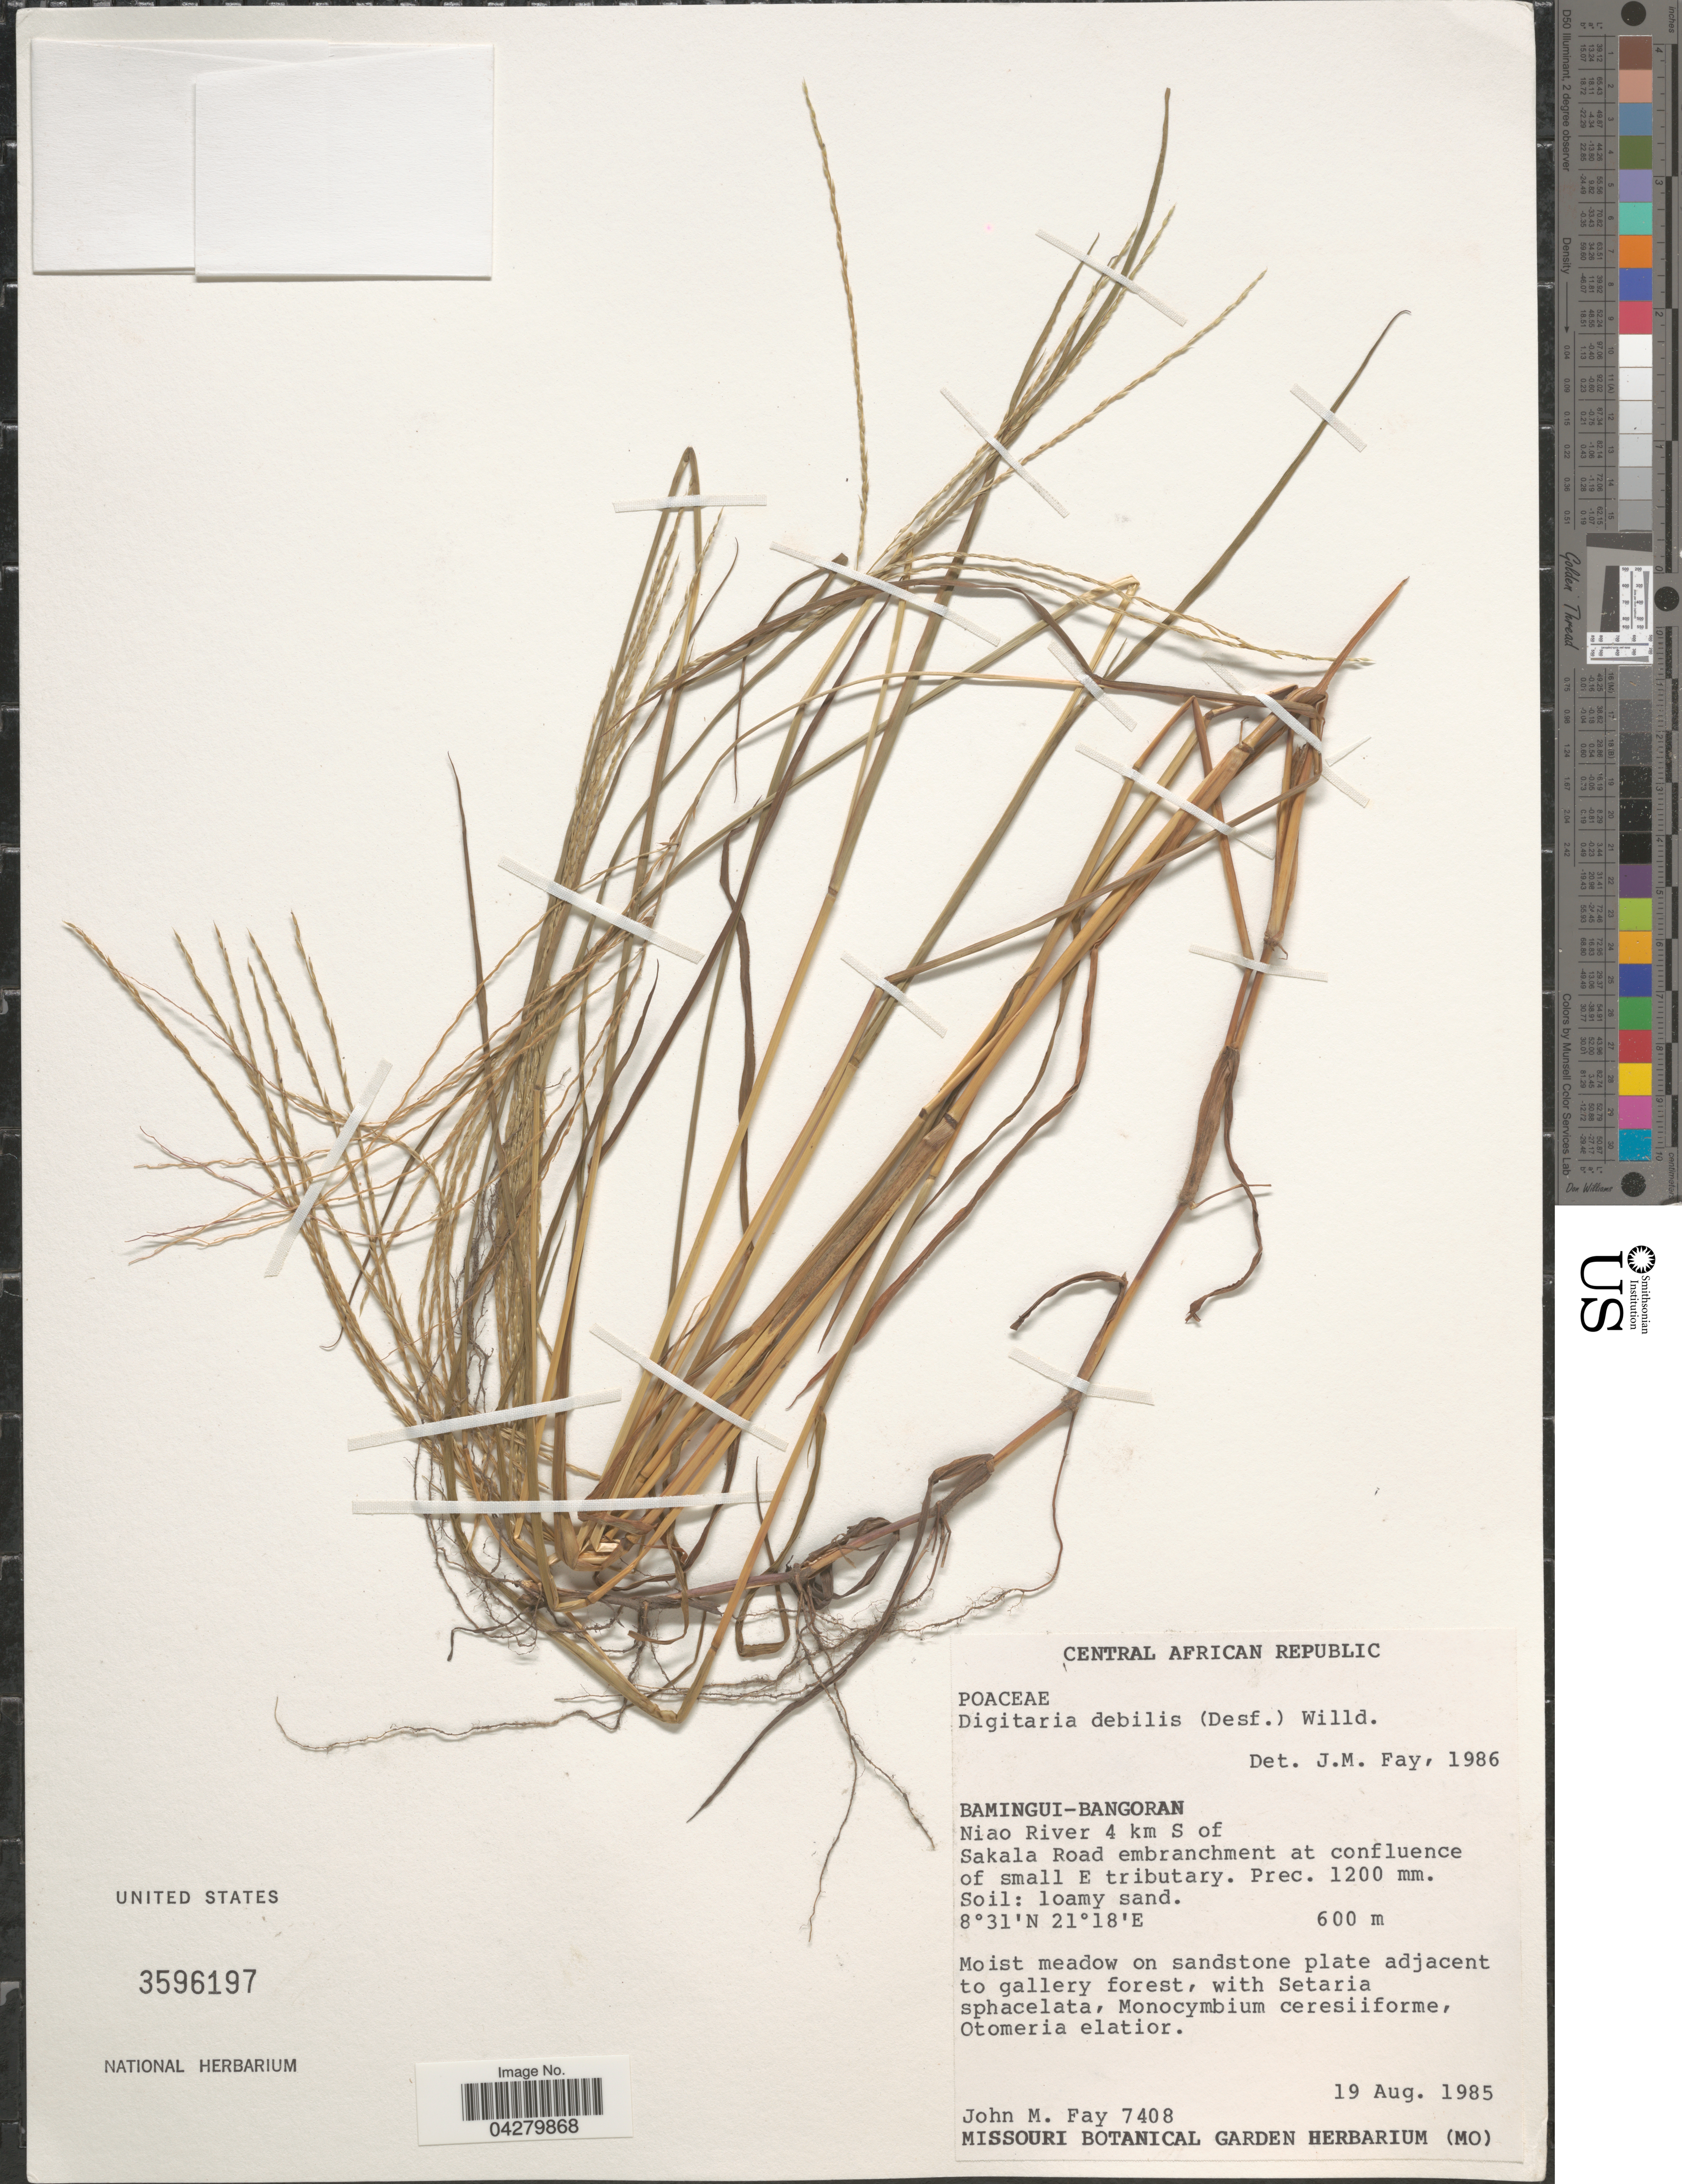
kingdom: Plantae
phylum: Tracheophyta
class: Liliopsida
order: Poales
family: Poaceae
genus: Digitaria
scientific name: Digitaria debilis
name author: (Desf.) Willd.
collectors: J. M. Fay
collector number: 7408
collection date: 1985-08-19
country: Central African Republic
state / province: Bamingui-Bangoran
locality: Niao River 4 km S of Sakala Road embranchment at confluence of small E tributary.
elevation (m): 600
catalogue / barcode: US 3596197